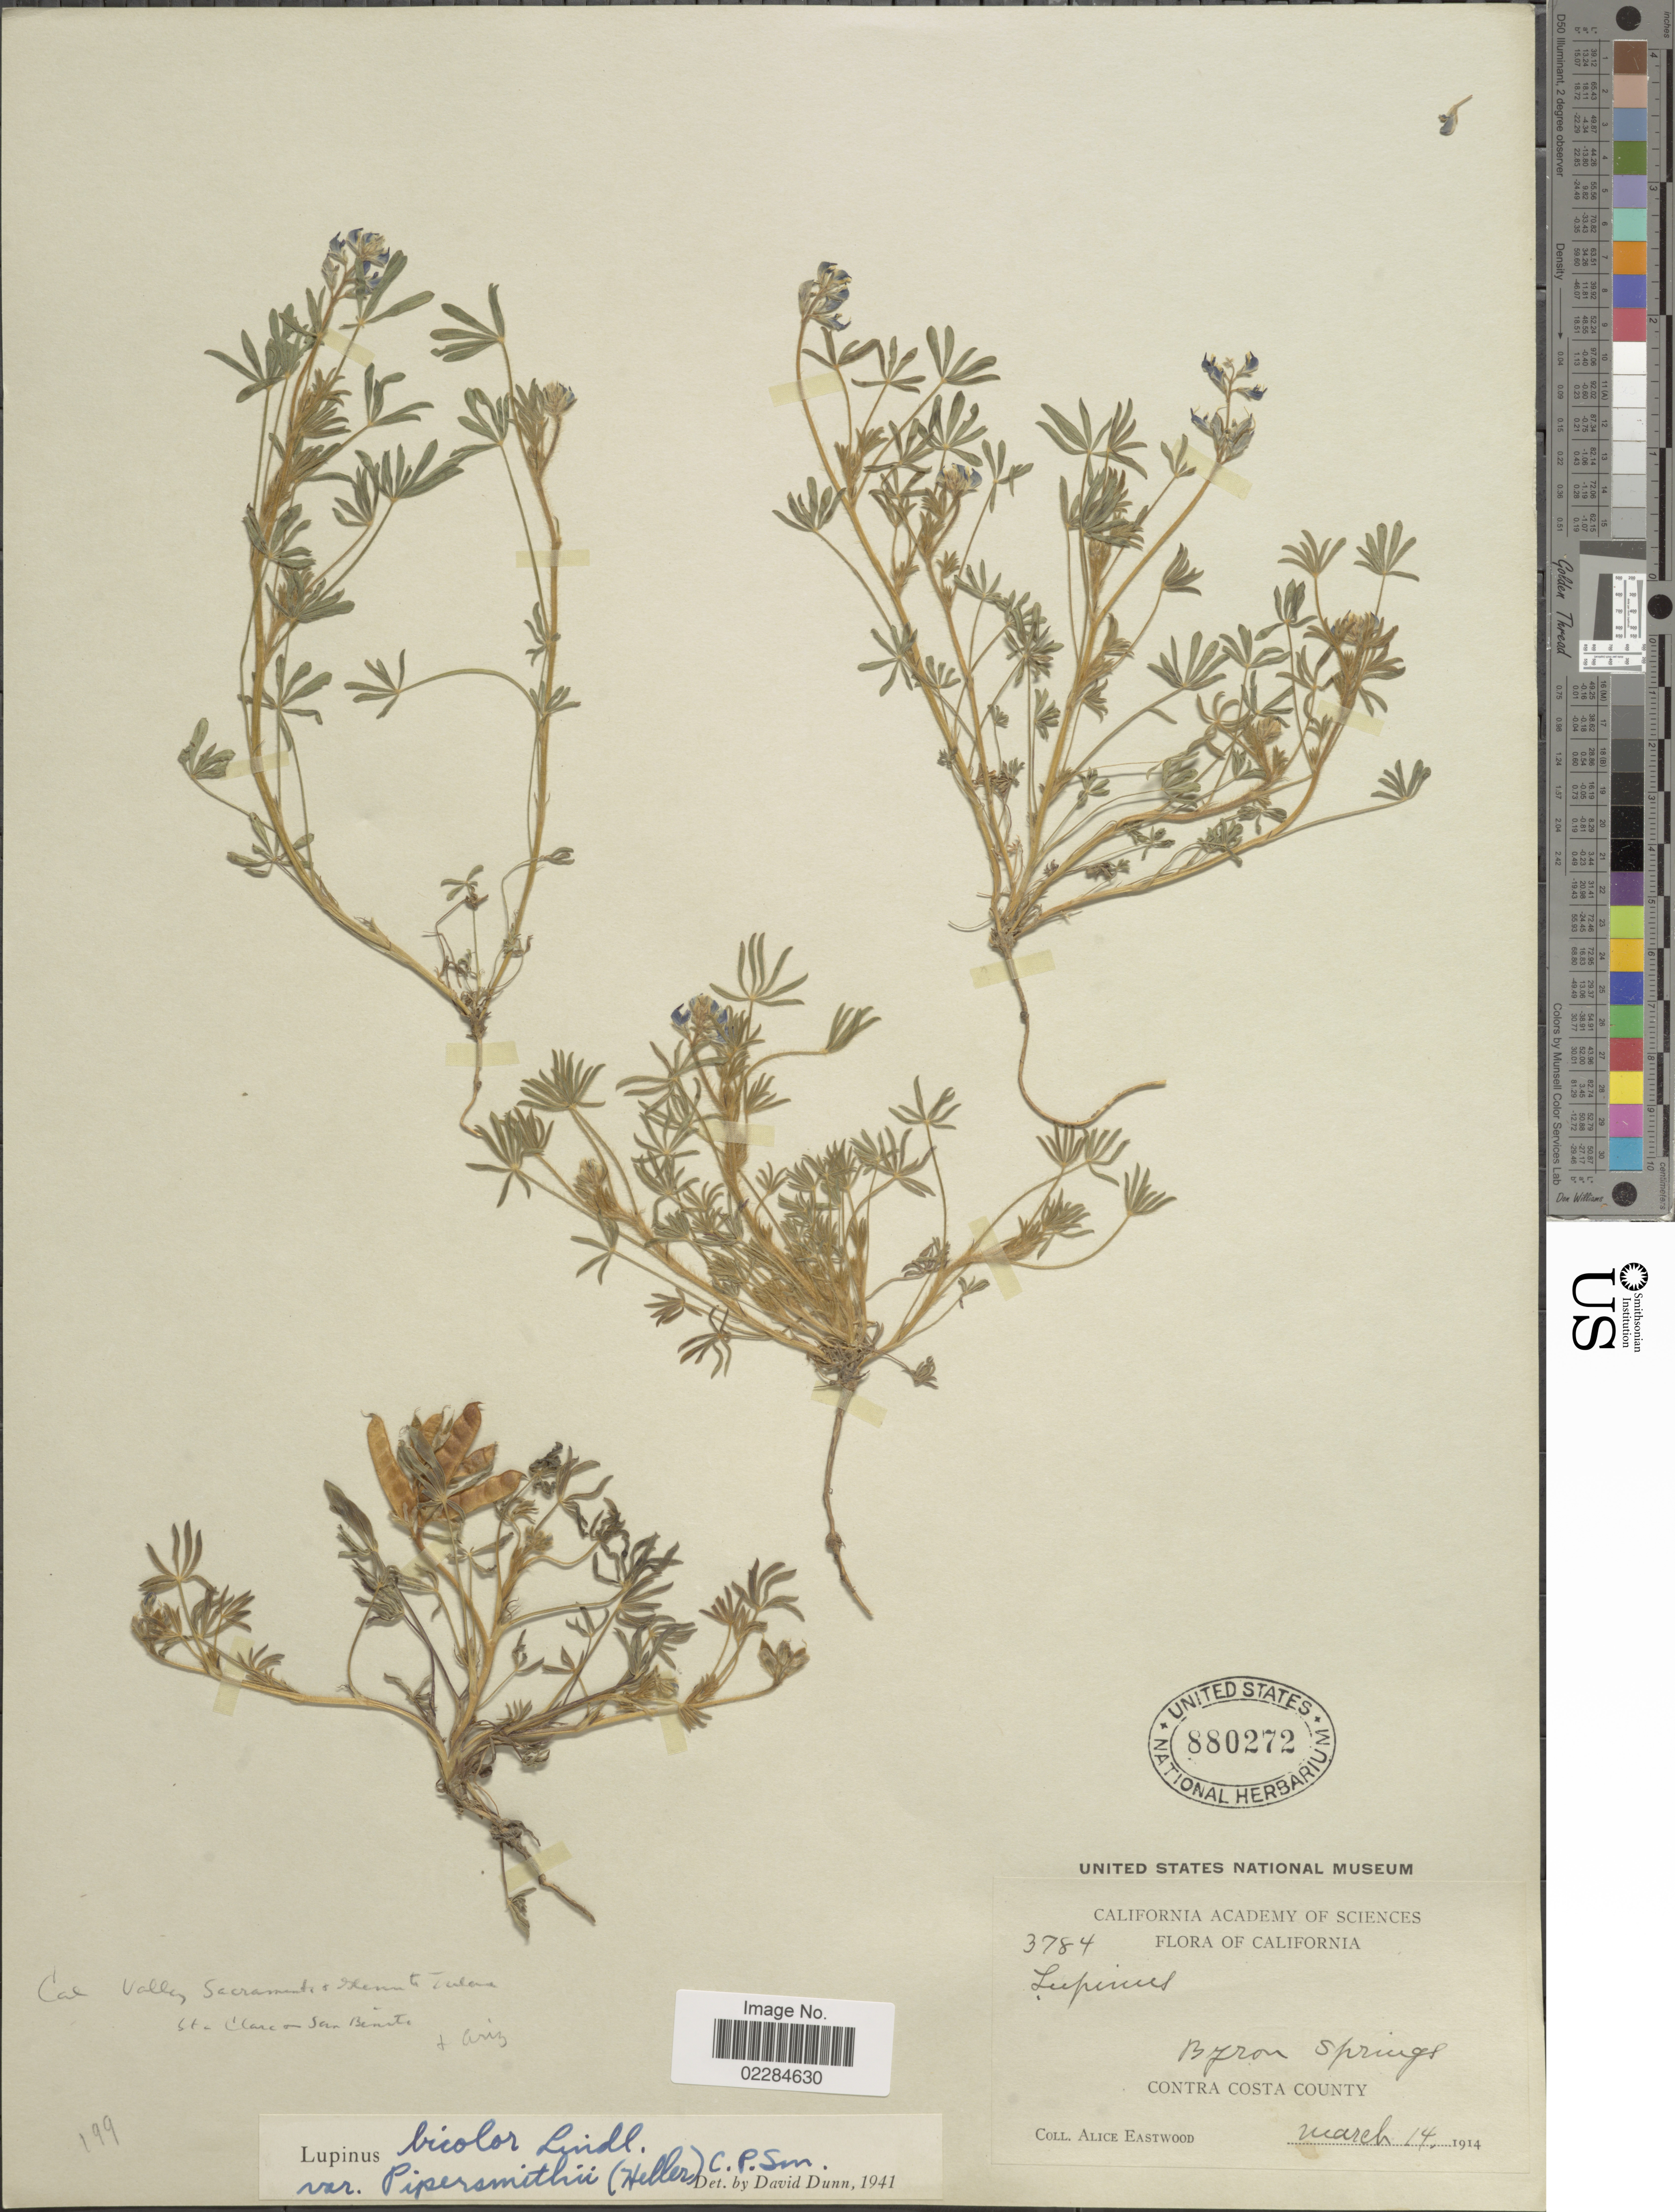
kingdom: Plantae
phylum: Tracheophyta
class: Magnoliopsida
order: Fabales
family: Fabaceae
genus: Lupinus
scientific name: Lupinus bicolor var. pipersmithii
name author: (A. Heller) C.P. Sm.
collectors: A. Eastwood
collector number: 3784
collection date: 1914-03-14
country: United States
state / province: California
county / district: Contra Costa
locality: Byron Springs, Contra Costa County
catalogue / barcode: US 880272